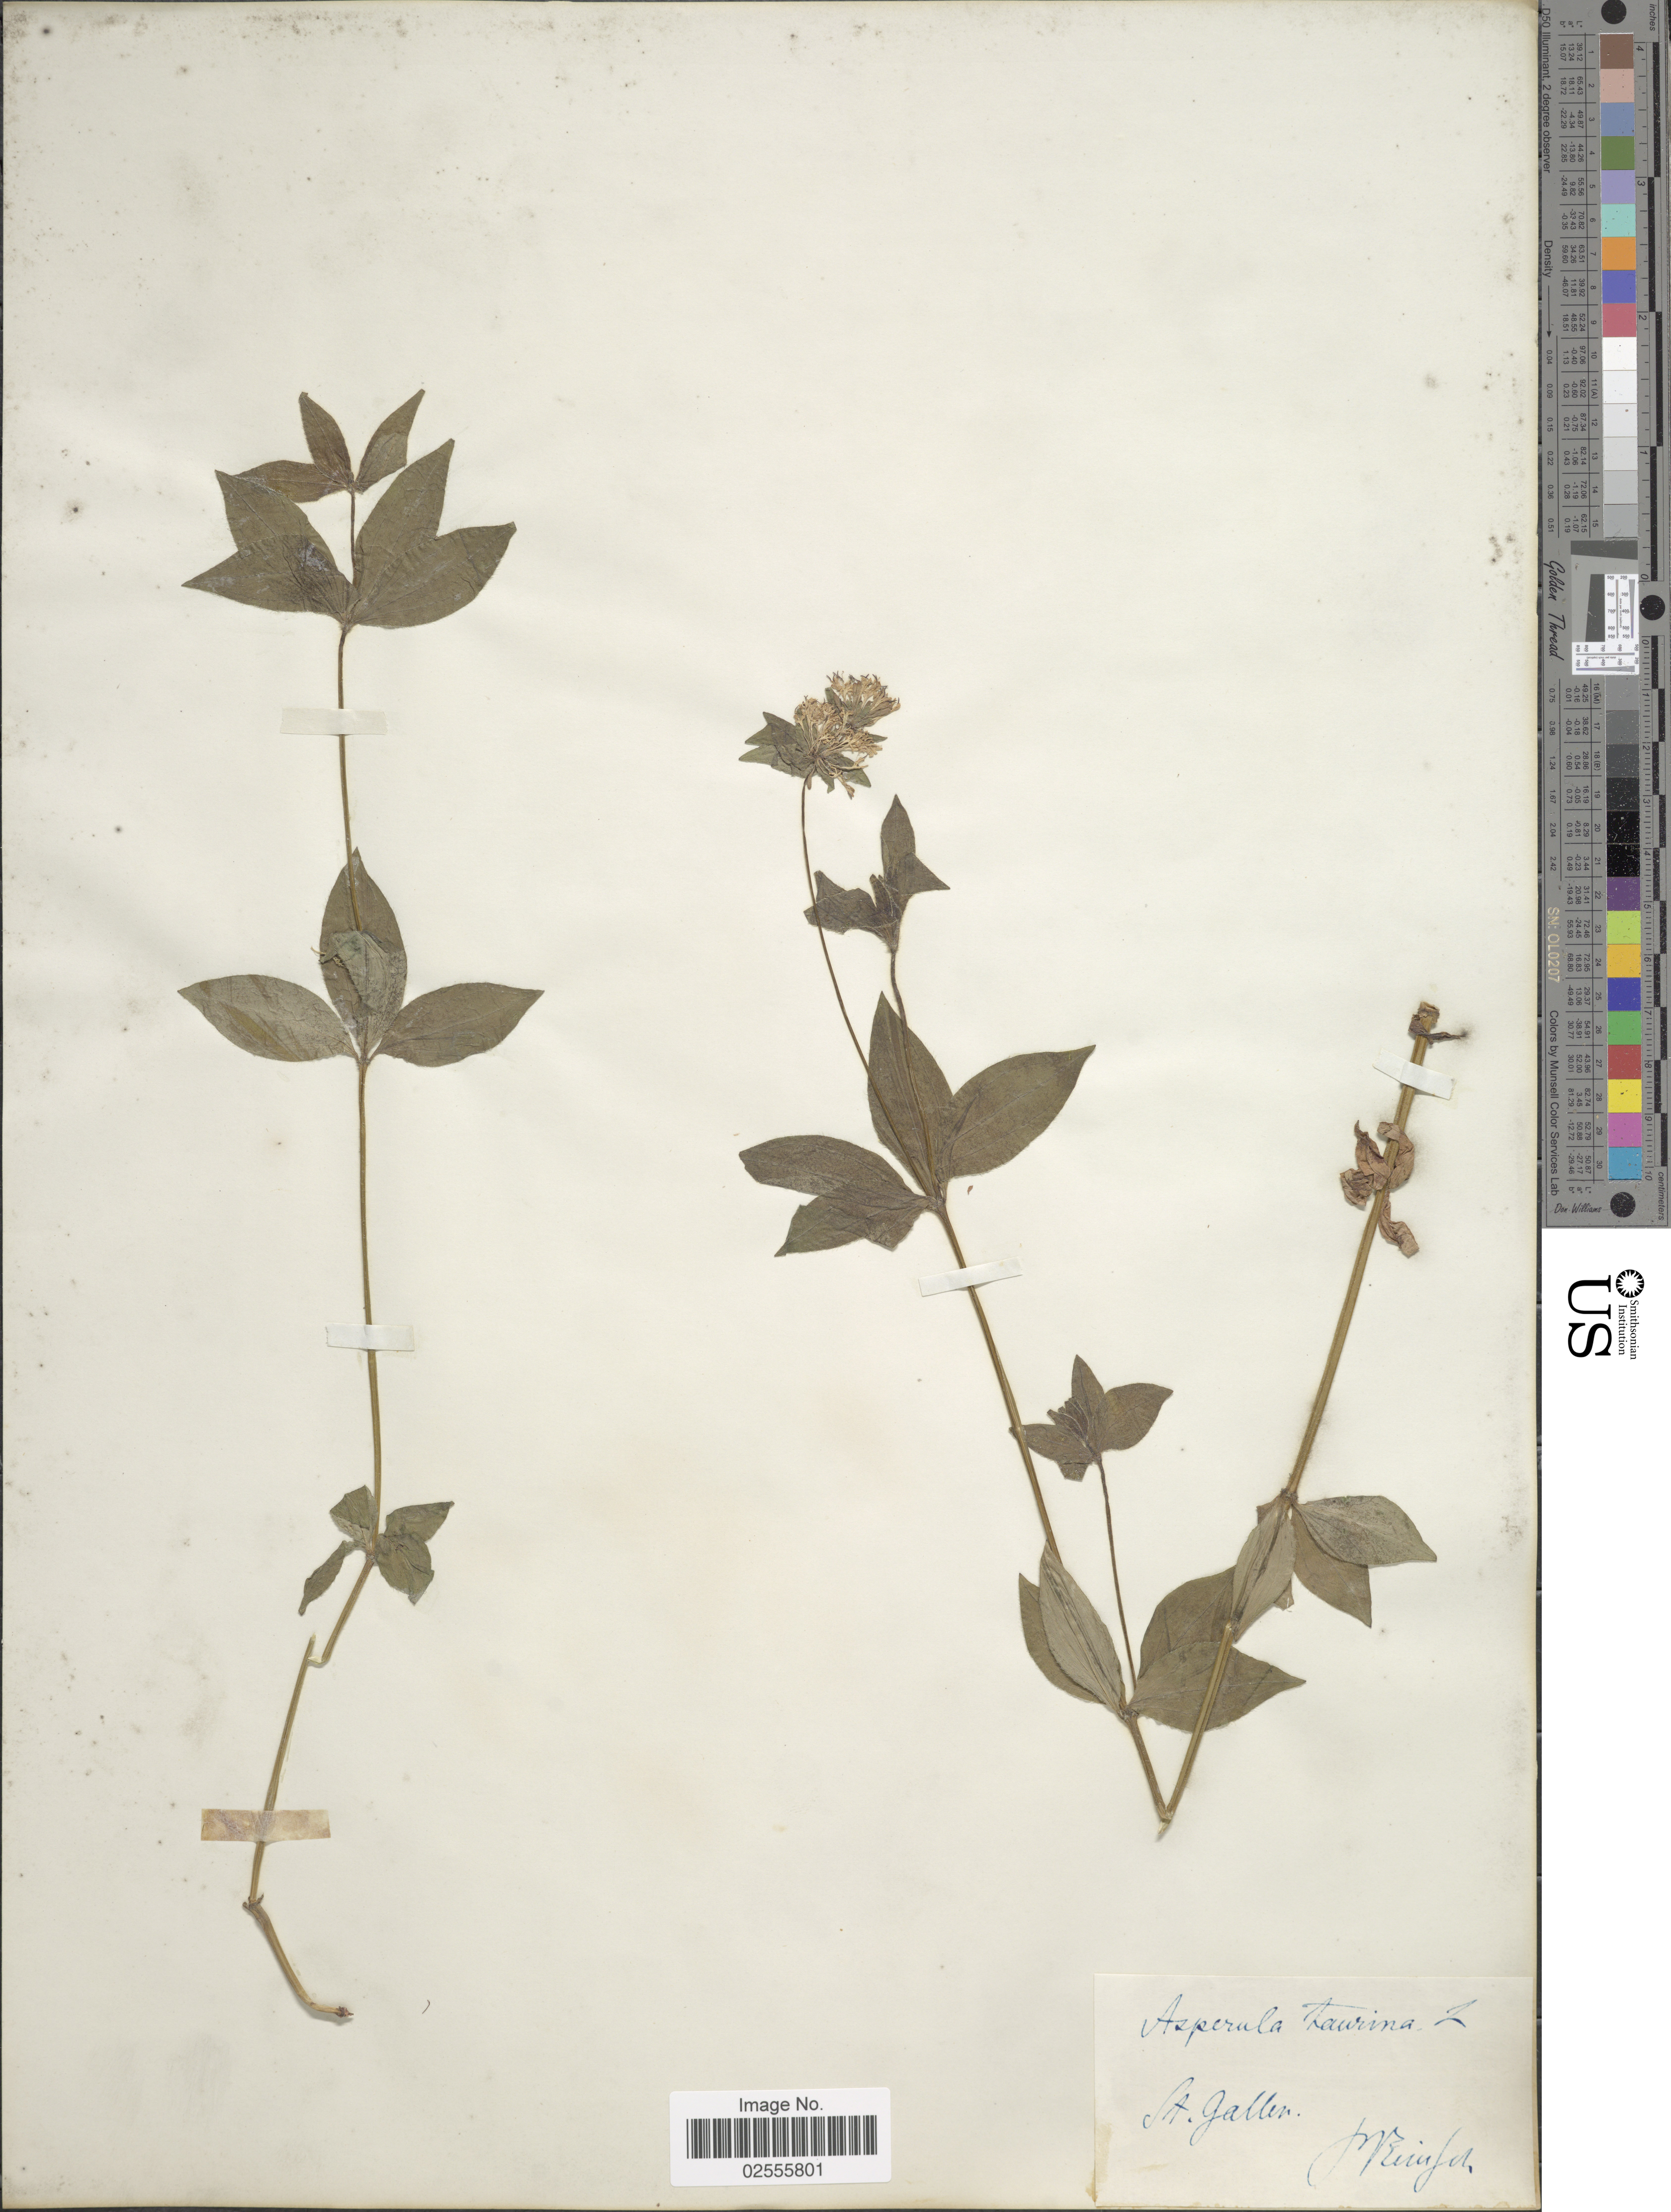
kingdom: Plantae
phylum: Tracheophyta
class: Magnoliopsida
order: Gentianales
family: Rubiaceae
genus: Asperula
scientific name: Asperula taurina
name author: L.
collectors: P. F. Reinsch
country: Switzerland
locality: St. Gallen.